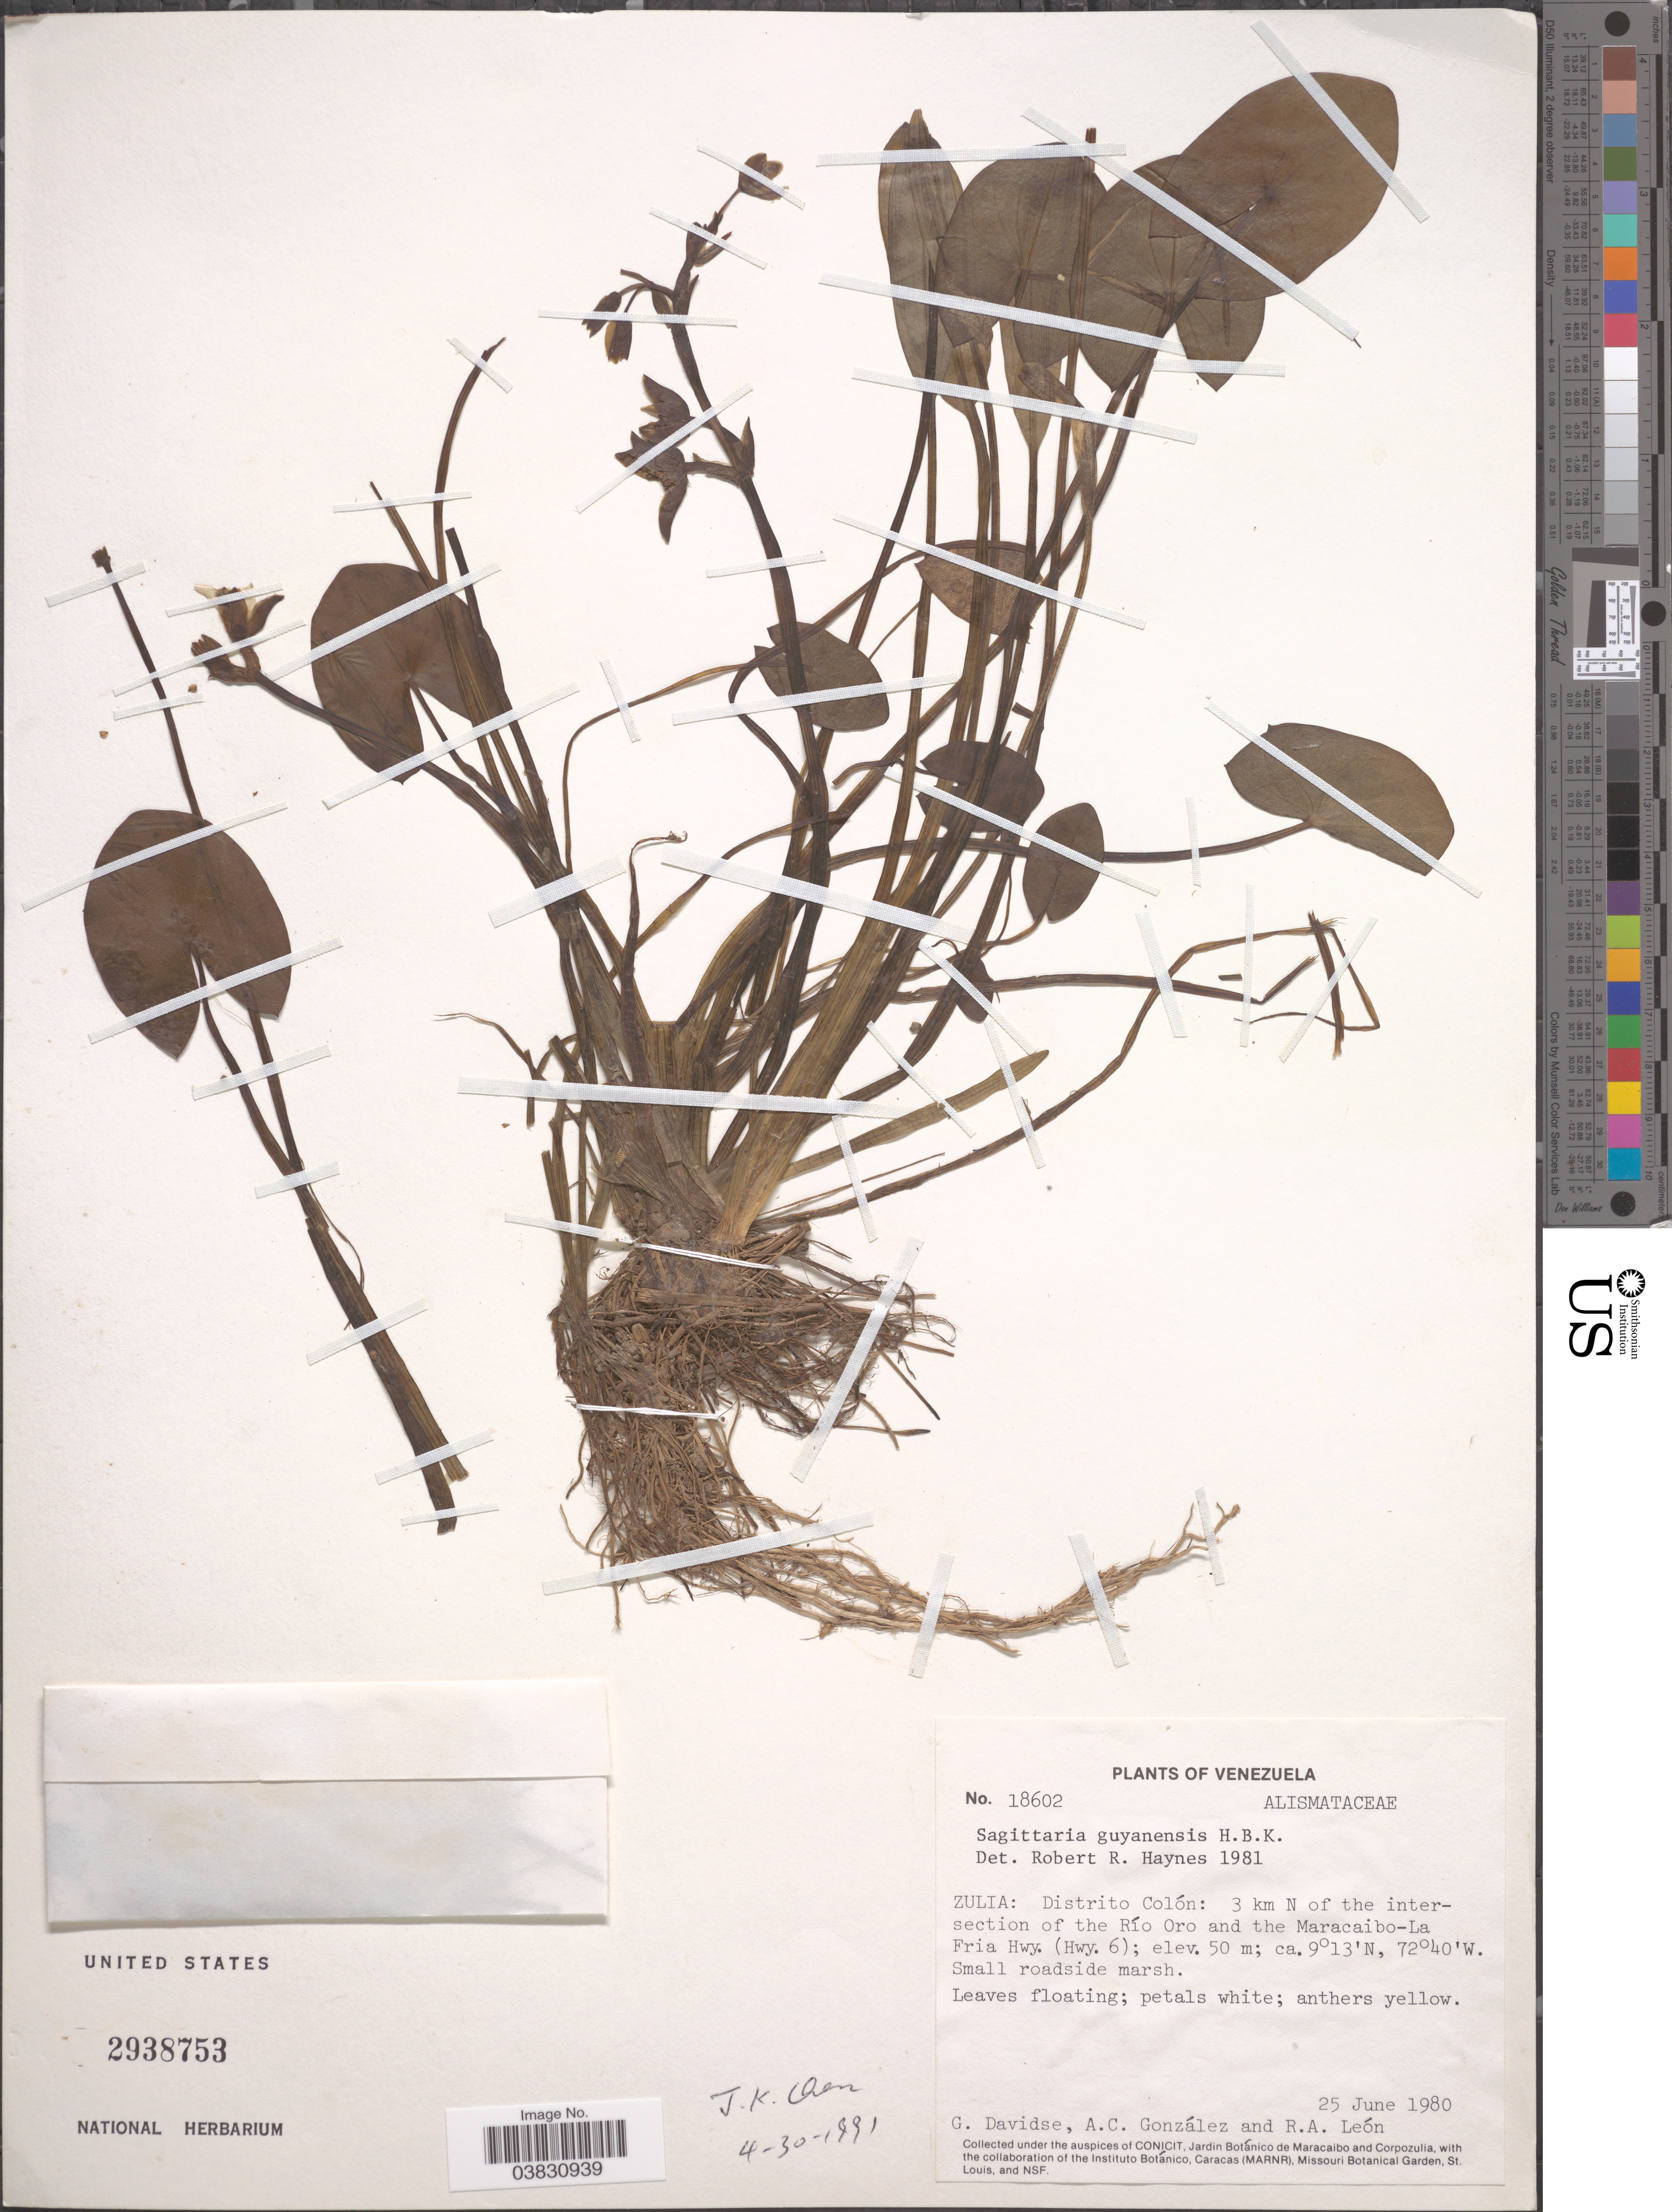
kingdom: Plantae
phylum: Tracheophyta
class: Liliopsida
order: Alismatales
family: Alismataceae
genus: Sagittaria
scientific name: Sagittaria guayanensis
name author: Kunth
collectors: G. Davidse, A. C. González & R. A. León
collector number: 18602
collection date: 1980-06-25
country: Venezuela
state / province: Zulia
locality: Distrito Colón: 3 km N of the intersection of the Río Oro and the Maracaibo-La Fria Hwy. (Hwy. 6).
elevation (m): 50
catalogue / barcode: US 2938753